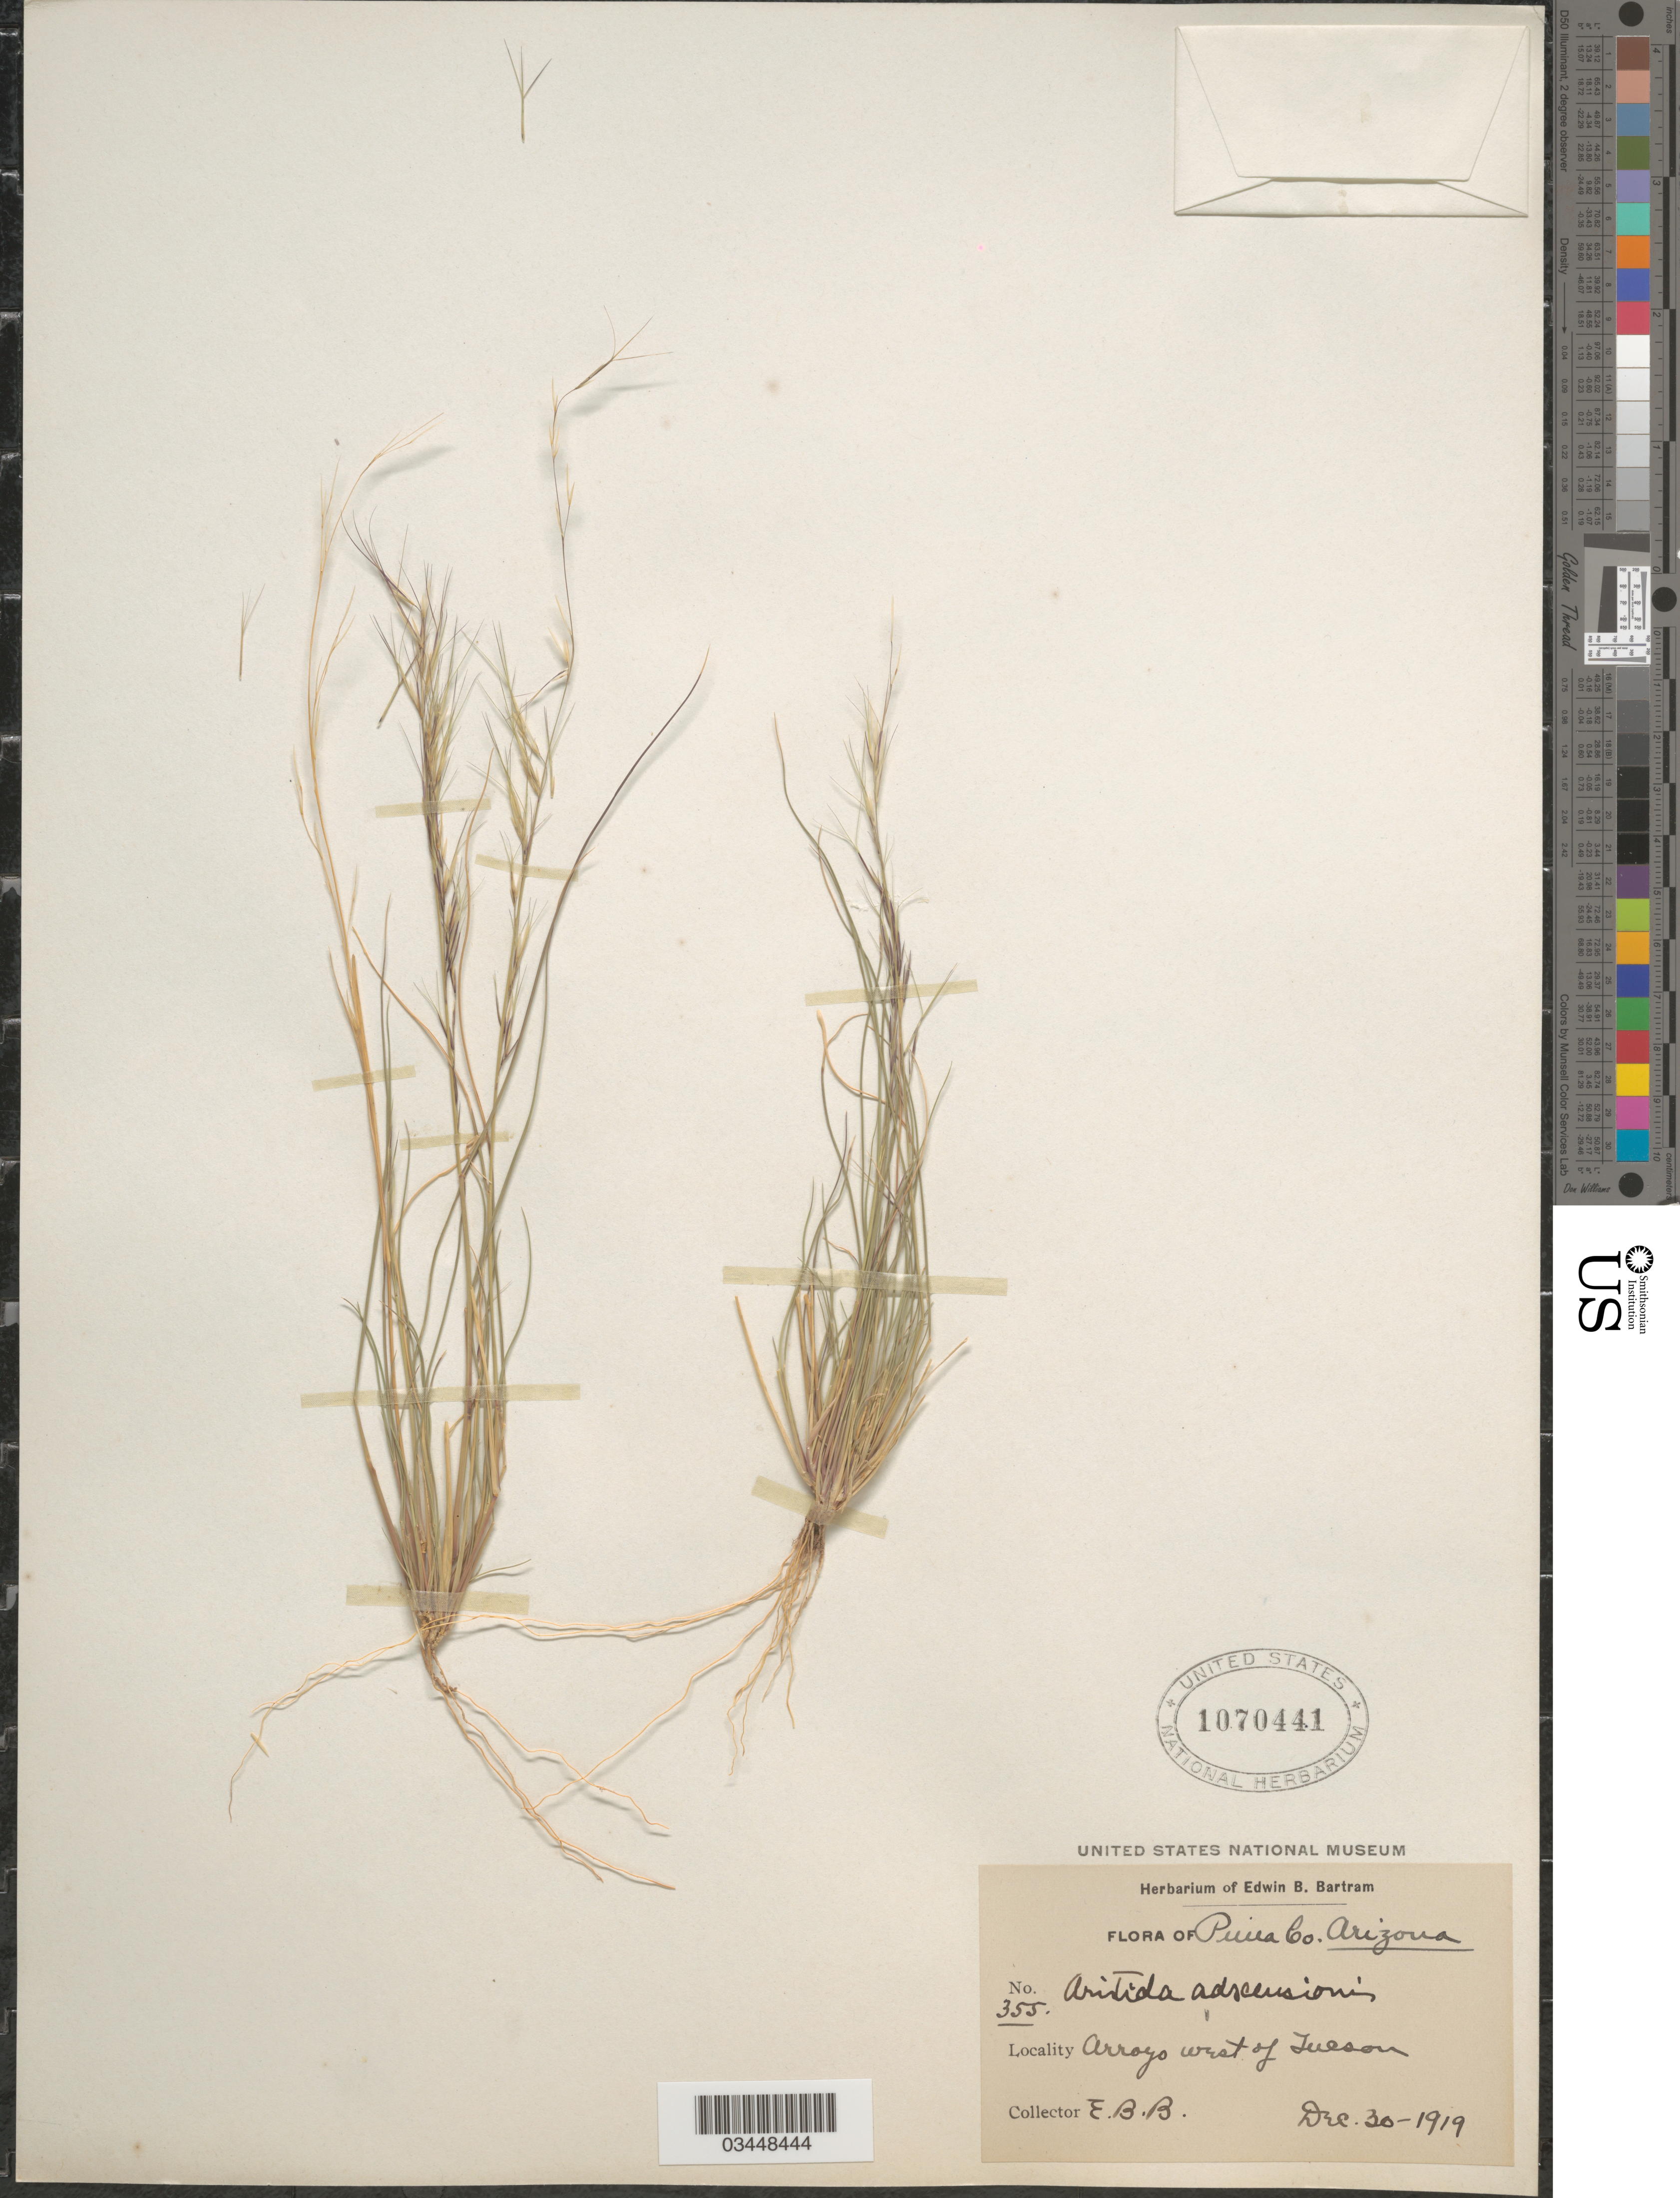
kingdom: Plantae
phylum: Tracheophyta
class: Liliopsida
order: Poales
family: Poaceae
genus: Aristida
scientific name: Aristida adscensionis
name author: L.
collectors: E. B. Bartram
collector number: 355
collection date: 1919-12-30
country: United States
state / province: Arizona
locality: Pima Co. Arroyo west of Tucson.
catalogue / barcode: US 1070441